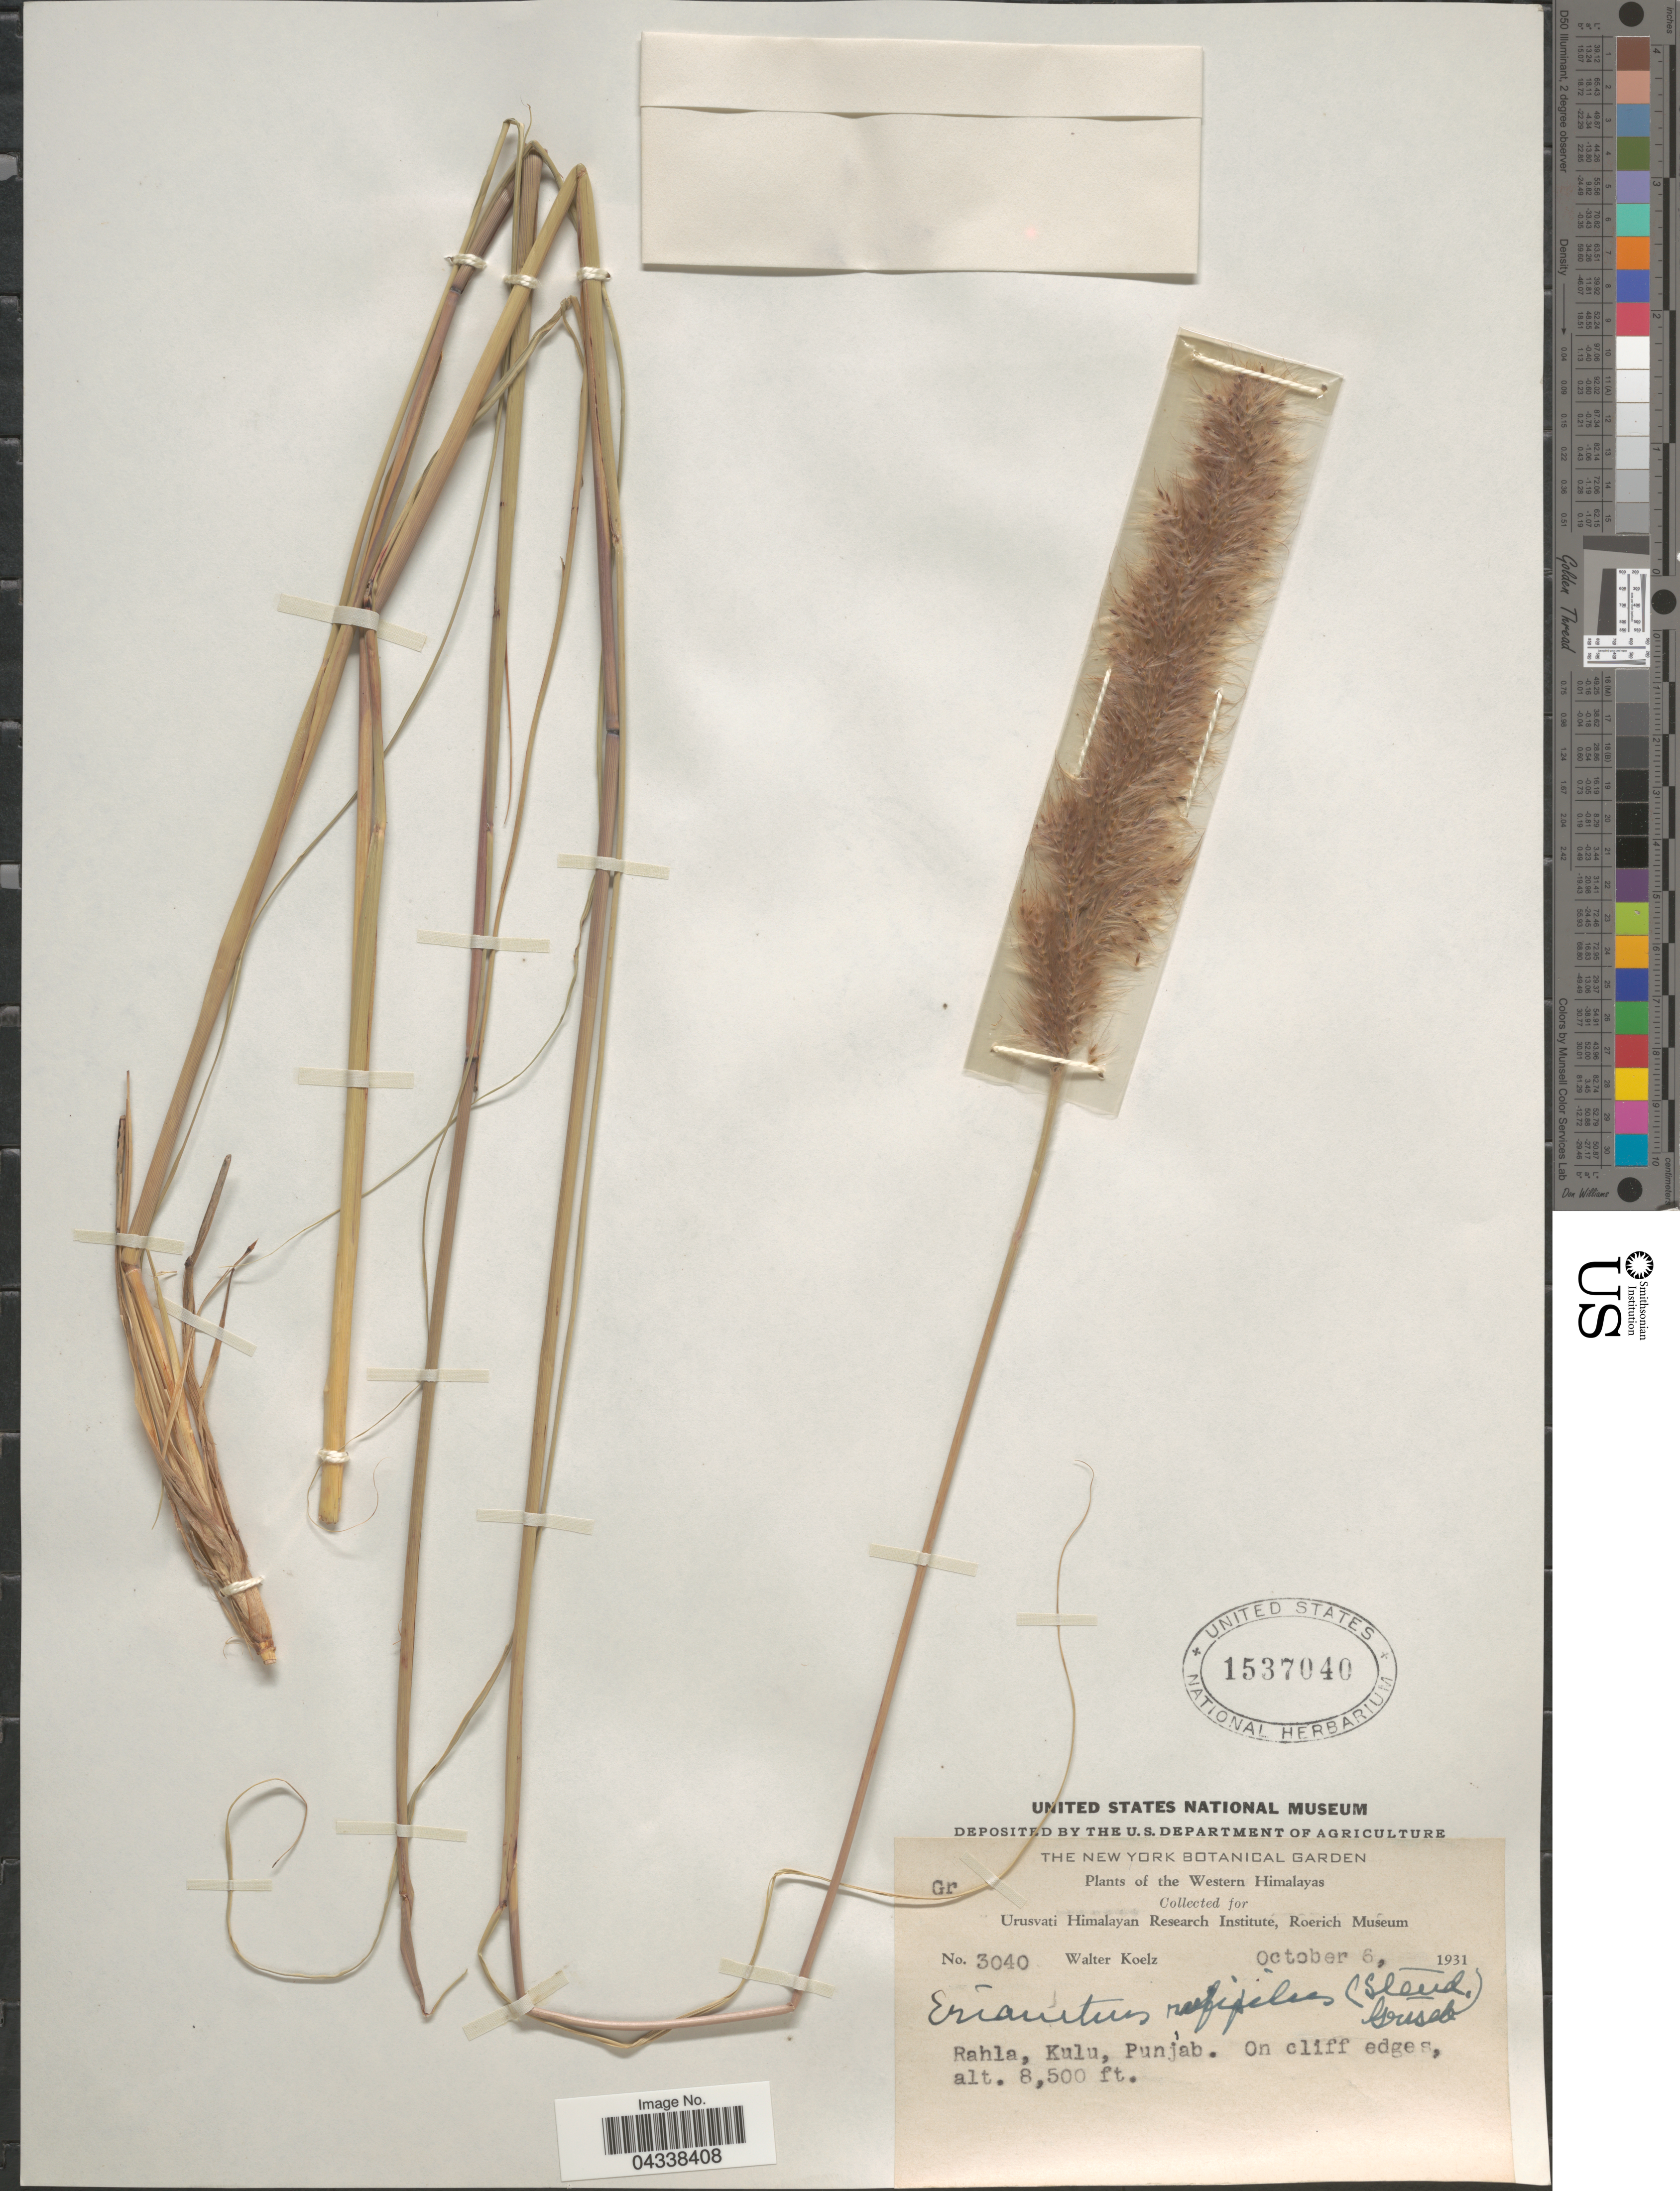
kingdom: Plantae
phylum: Tracheophyta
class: Liliopsida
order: Poales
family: Poaceae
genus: Saccharum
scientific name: Saccharum rufipilum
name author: Steud.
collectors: W. N. Koelz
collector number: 3040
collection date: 1931-10-06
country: India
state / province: Punjab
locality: Western Himalayas. Rahla, Kulu.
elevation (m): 2591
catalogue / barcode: US 1537040